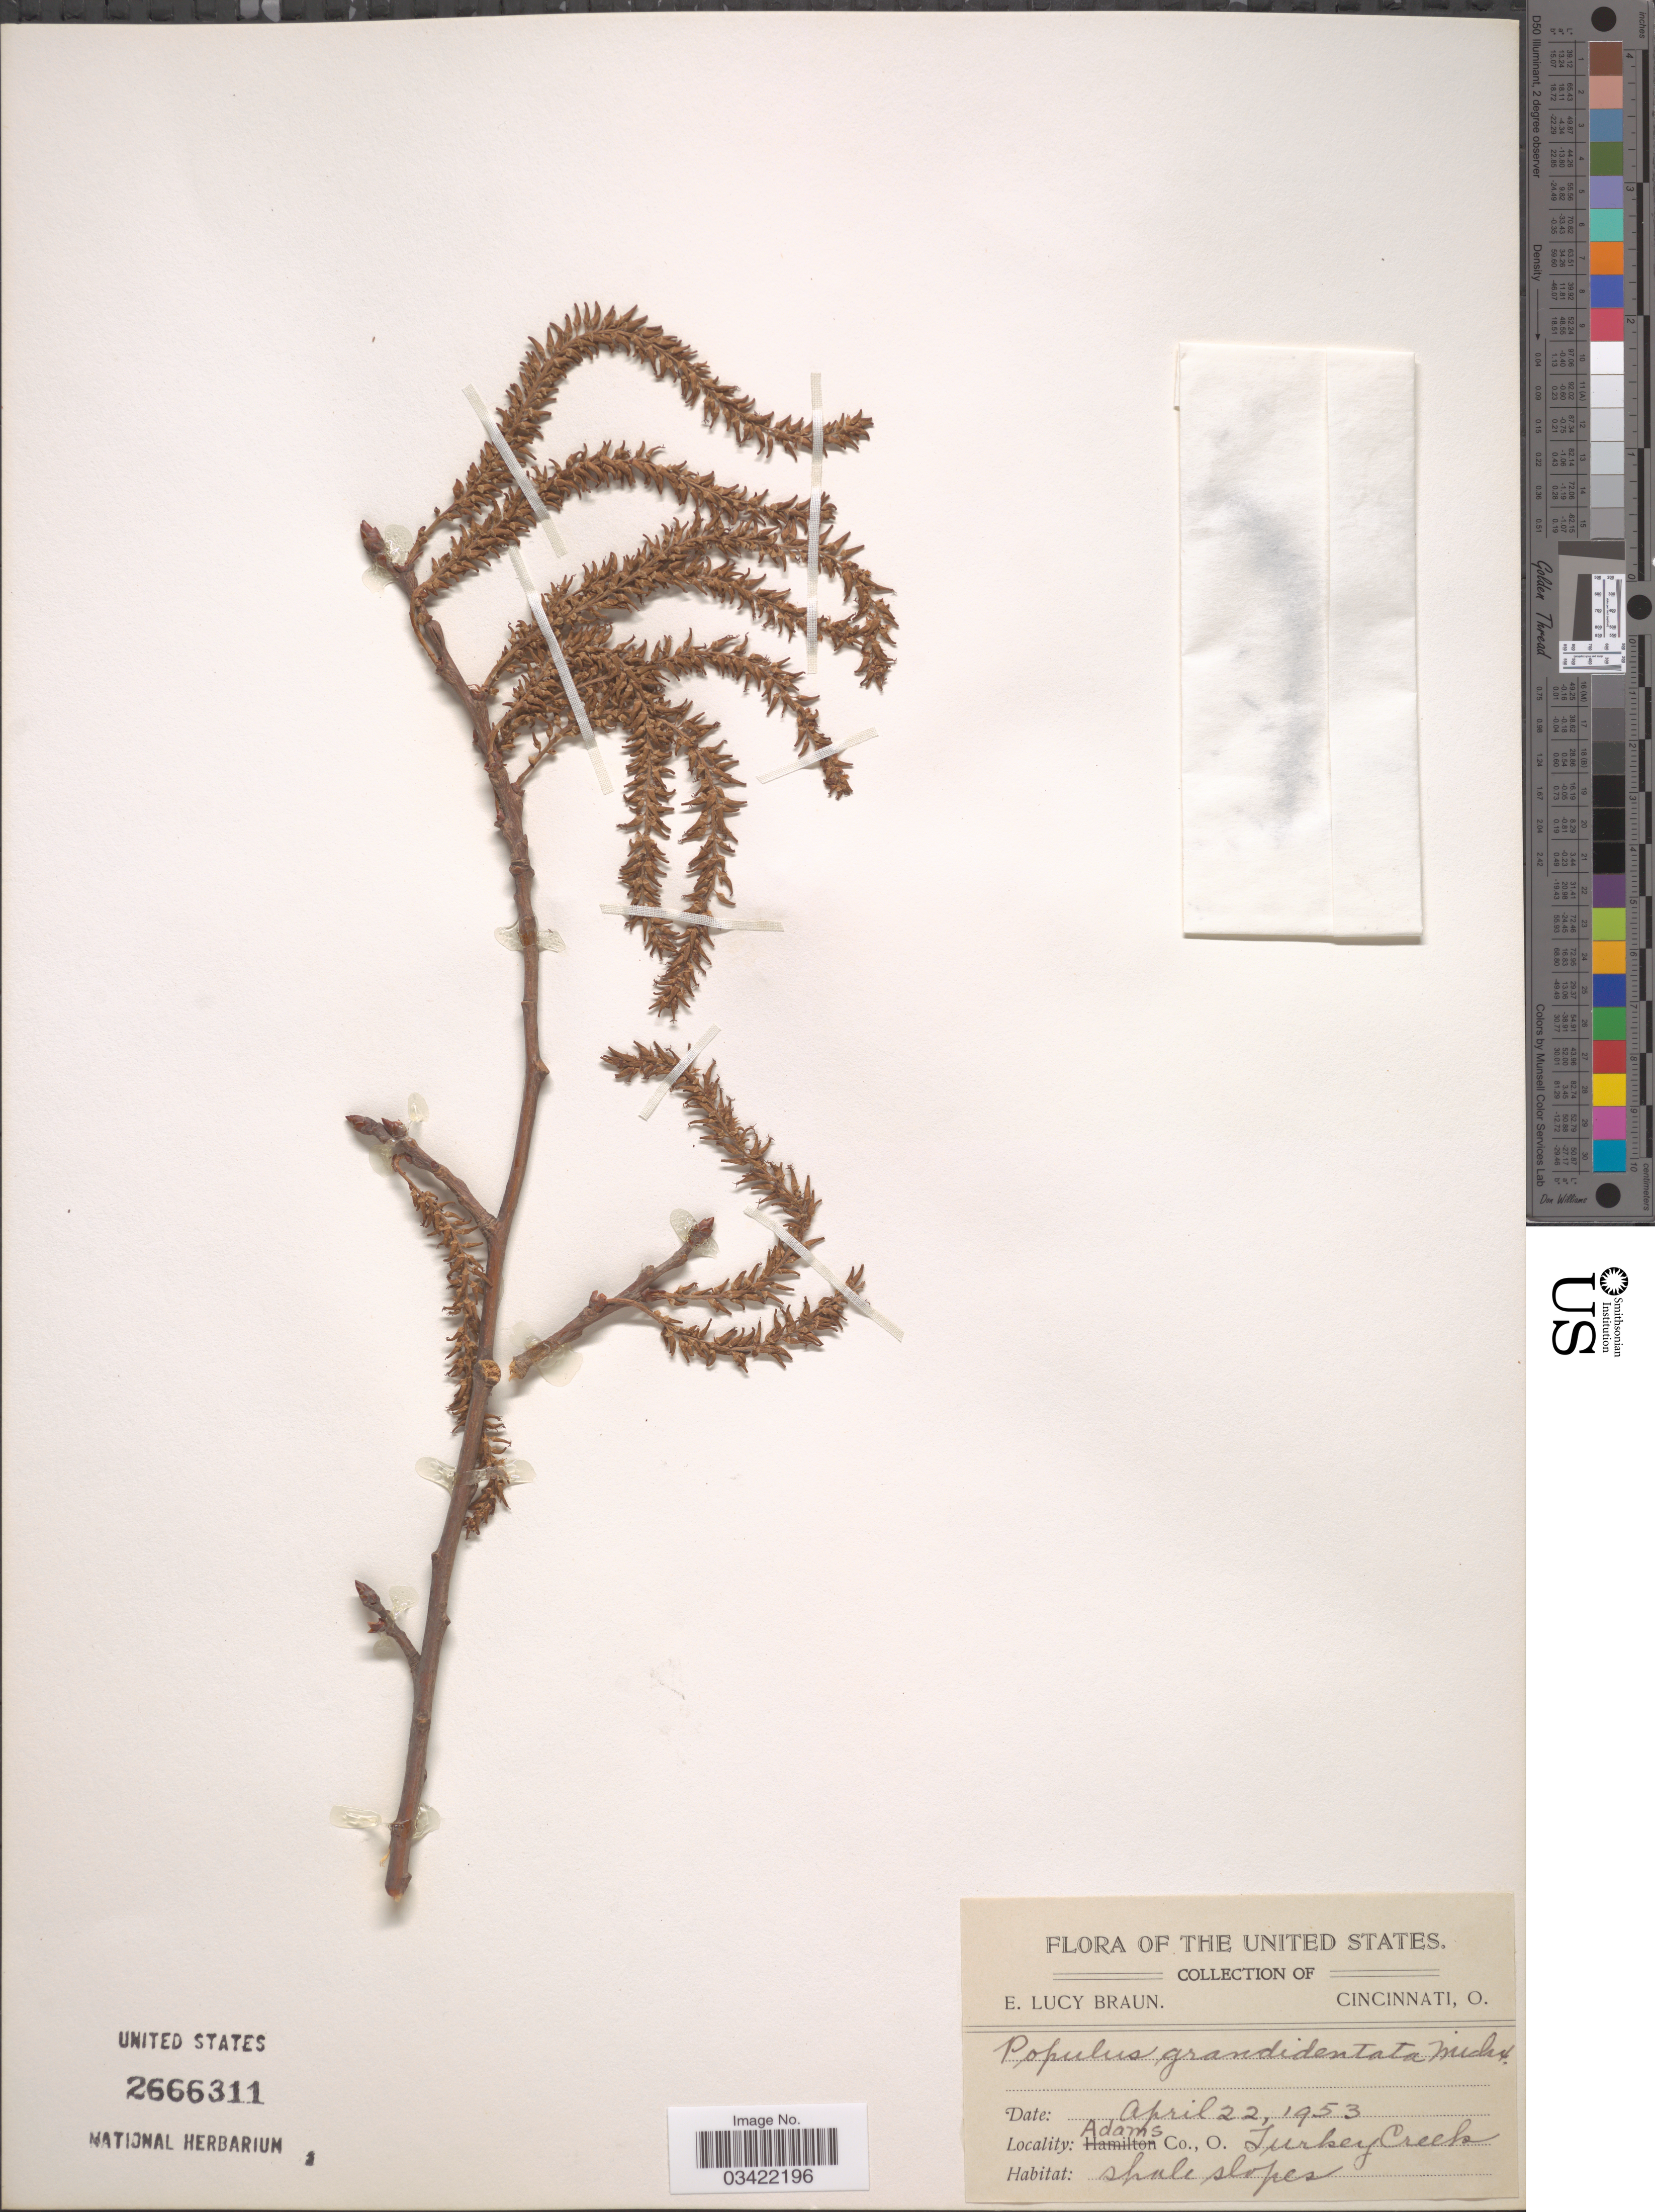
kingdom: Plantae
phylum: Tracheophyta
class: Magnoliopsida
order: Malpighiales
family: Salicaceae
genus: Populus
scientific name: Populus grandidentata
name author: Michx.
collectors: E. L. Braun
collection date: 1953-04-22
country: United States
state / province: Ohio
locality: Adams Co. Turkey Creek.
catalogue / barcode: US 2666311